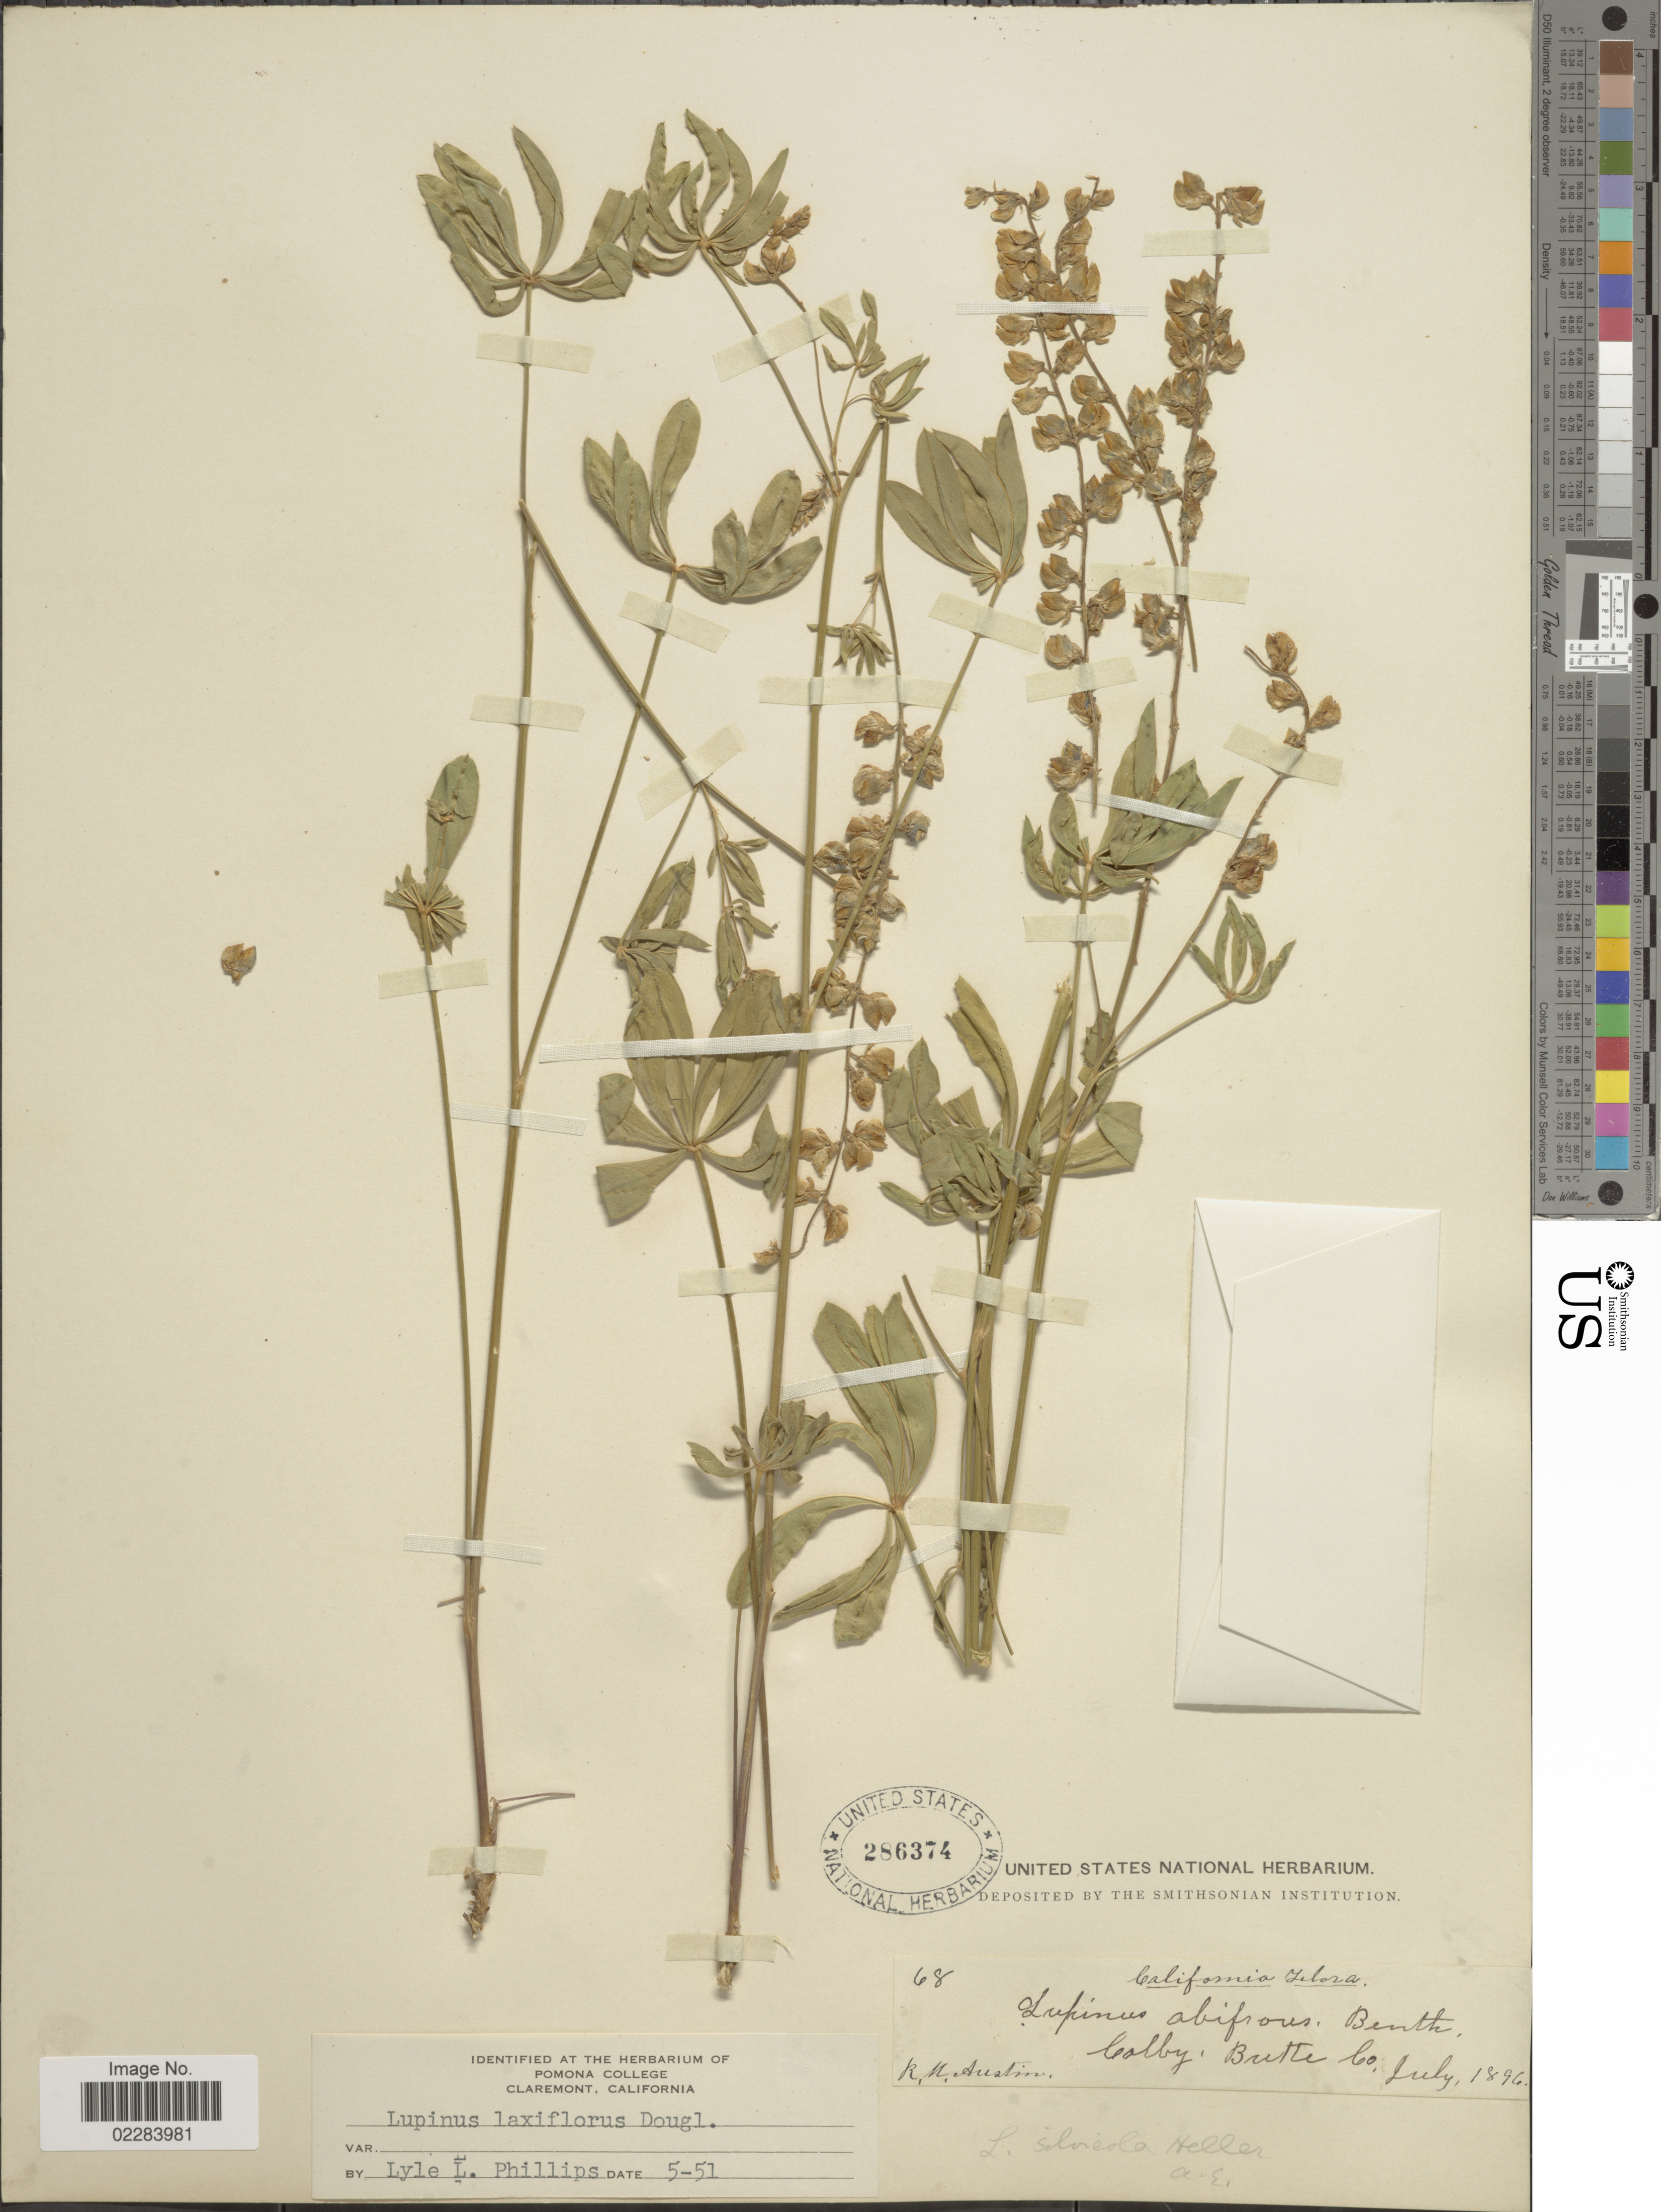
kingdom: Plantae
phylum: Tracheophyta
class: Magnoliopsida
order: Fabales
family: Fabaceae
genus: Lupinus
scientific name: Lupinus arbustus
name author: Lindl.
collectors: R. Austin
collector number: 68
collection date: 1896-07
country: United States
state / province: California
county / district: Butte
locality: Colby, Butte Co.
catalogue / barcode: US 286374